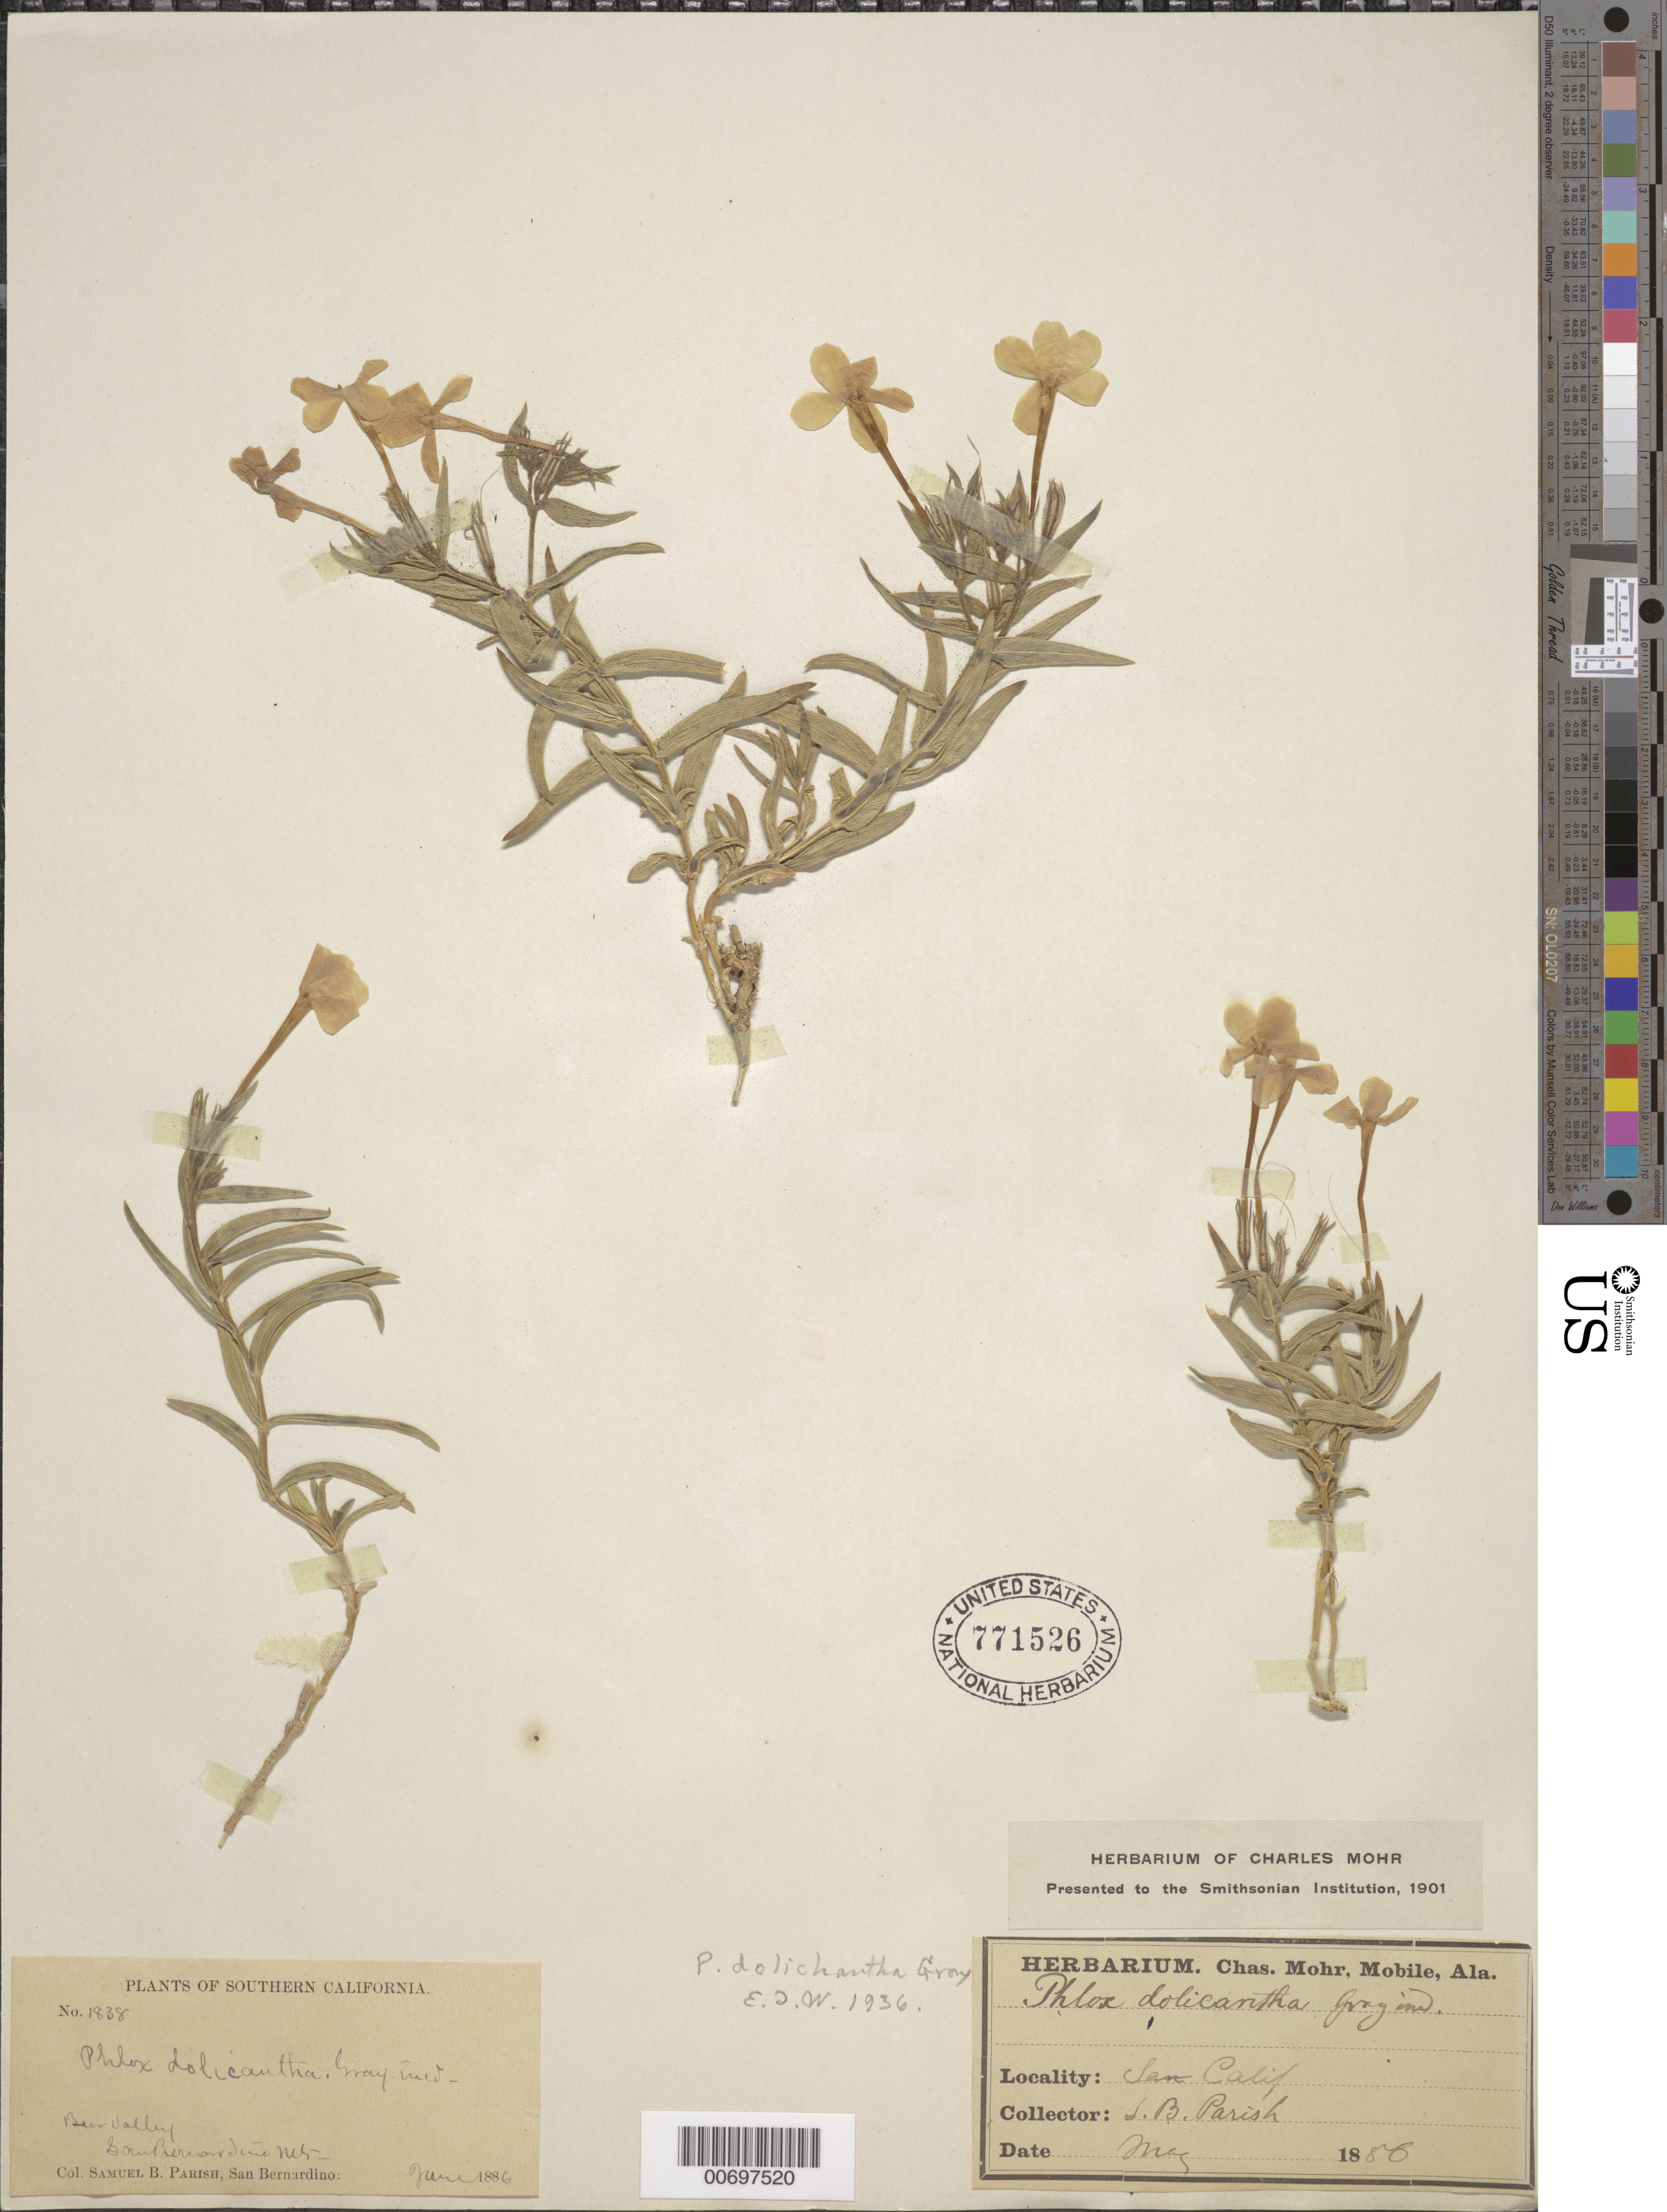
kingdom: Plantae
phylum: Tracheophyta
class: Magnoliopsida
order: Ericales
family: Polemoniaceae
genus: Phlox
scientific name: Phlox dolichantha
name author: A. Gray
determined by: Wherry, E.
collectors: S. B. Parish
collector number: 1838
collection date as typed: Jun 1886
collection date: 1886-06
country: United States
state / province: California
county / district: San Bernardino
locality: Bear Valley, San Bernardino Mts.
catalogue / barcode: US 771526